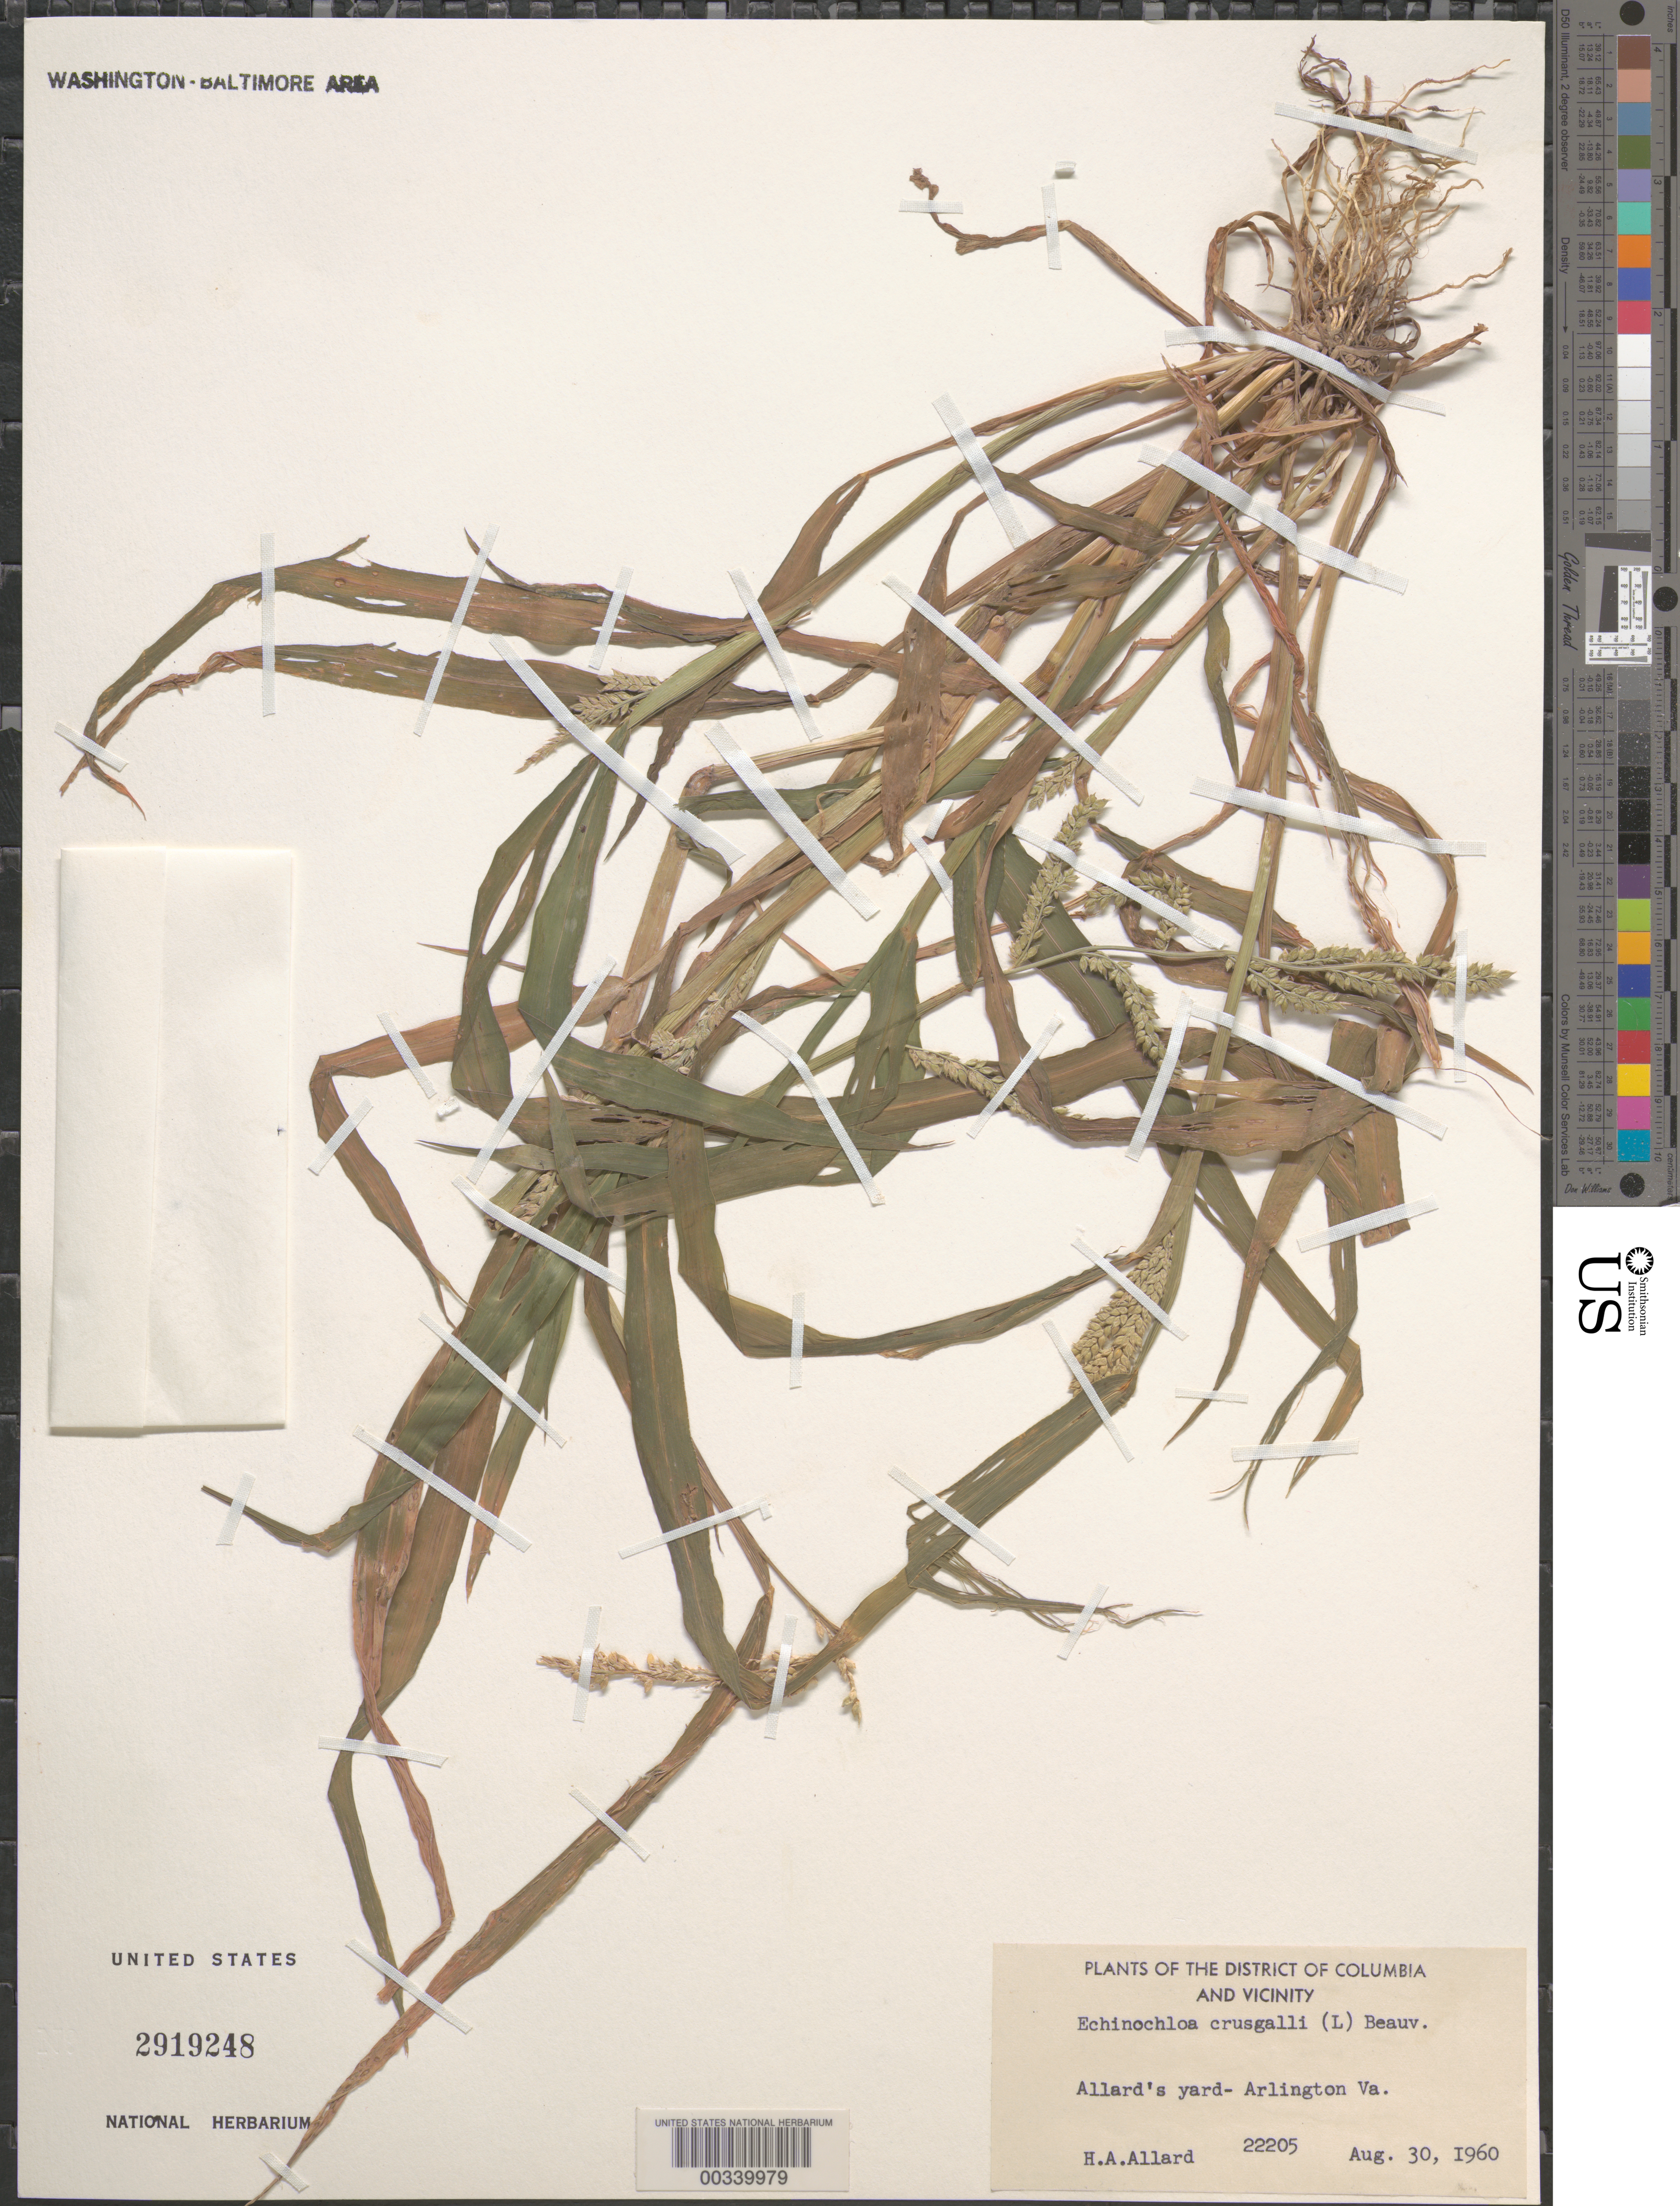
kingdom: Plantae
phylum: Tracheophyta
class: Liliopsida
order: Poales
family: Poaceae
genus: Echinochloa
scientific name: Echinochloa crus-galli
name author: (L.) P. Beauv.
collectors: H. A. Allard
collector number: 22205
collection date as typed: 30 Aug 1960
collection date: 1960-08-30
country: United States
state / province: Virginia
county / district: Arlington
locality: Allards Yard, Arlington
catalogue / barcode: US 2919248